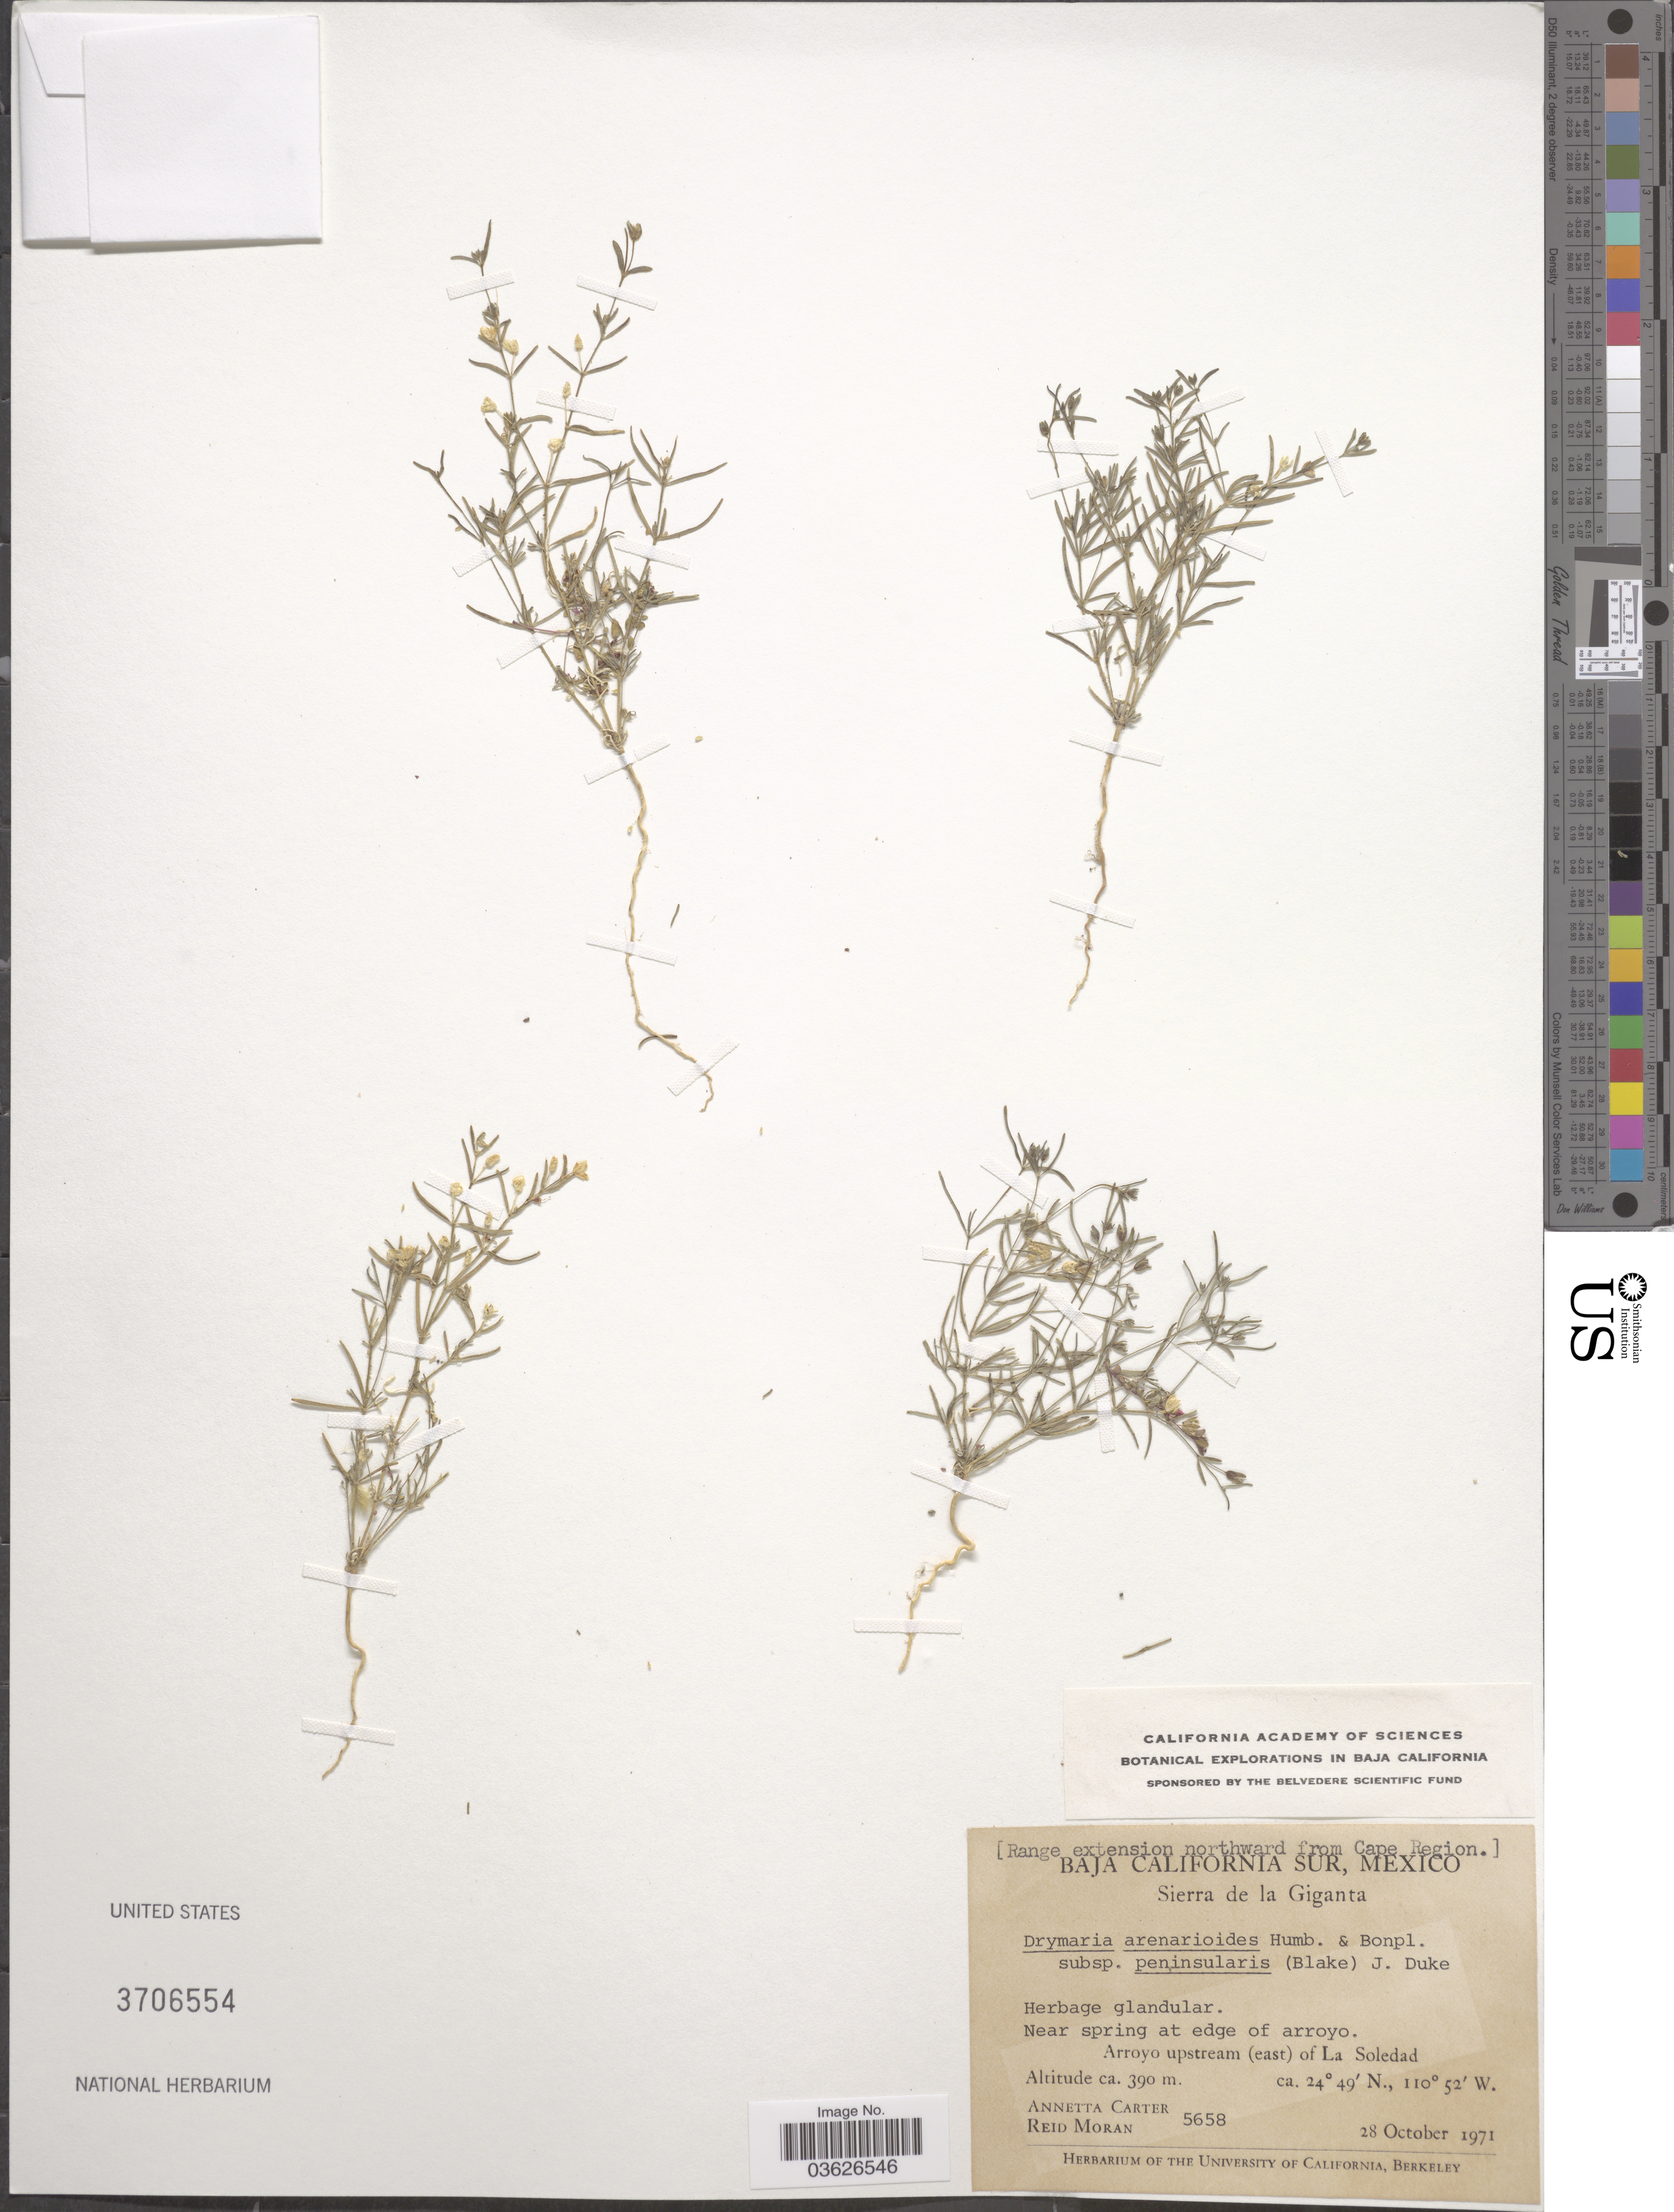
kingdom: Plantae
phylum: Tracheophyta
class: Magnoliopsida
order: Caryophyllales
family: Caryophyllaceae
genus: Drymaria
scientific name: Drymaria arenarioides subsp. peninsularis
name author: (S.F. Blake) J.A. Duke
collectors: A. Carter & R. V. Moran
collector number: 5658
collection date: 1971-10-28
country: Mexico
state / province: Baja California Sur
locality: Sierra de la Giganta. Arroyo upstream (east) of La Soledad.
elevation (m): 390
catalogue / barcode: US 3706554